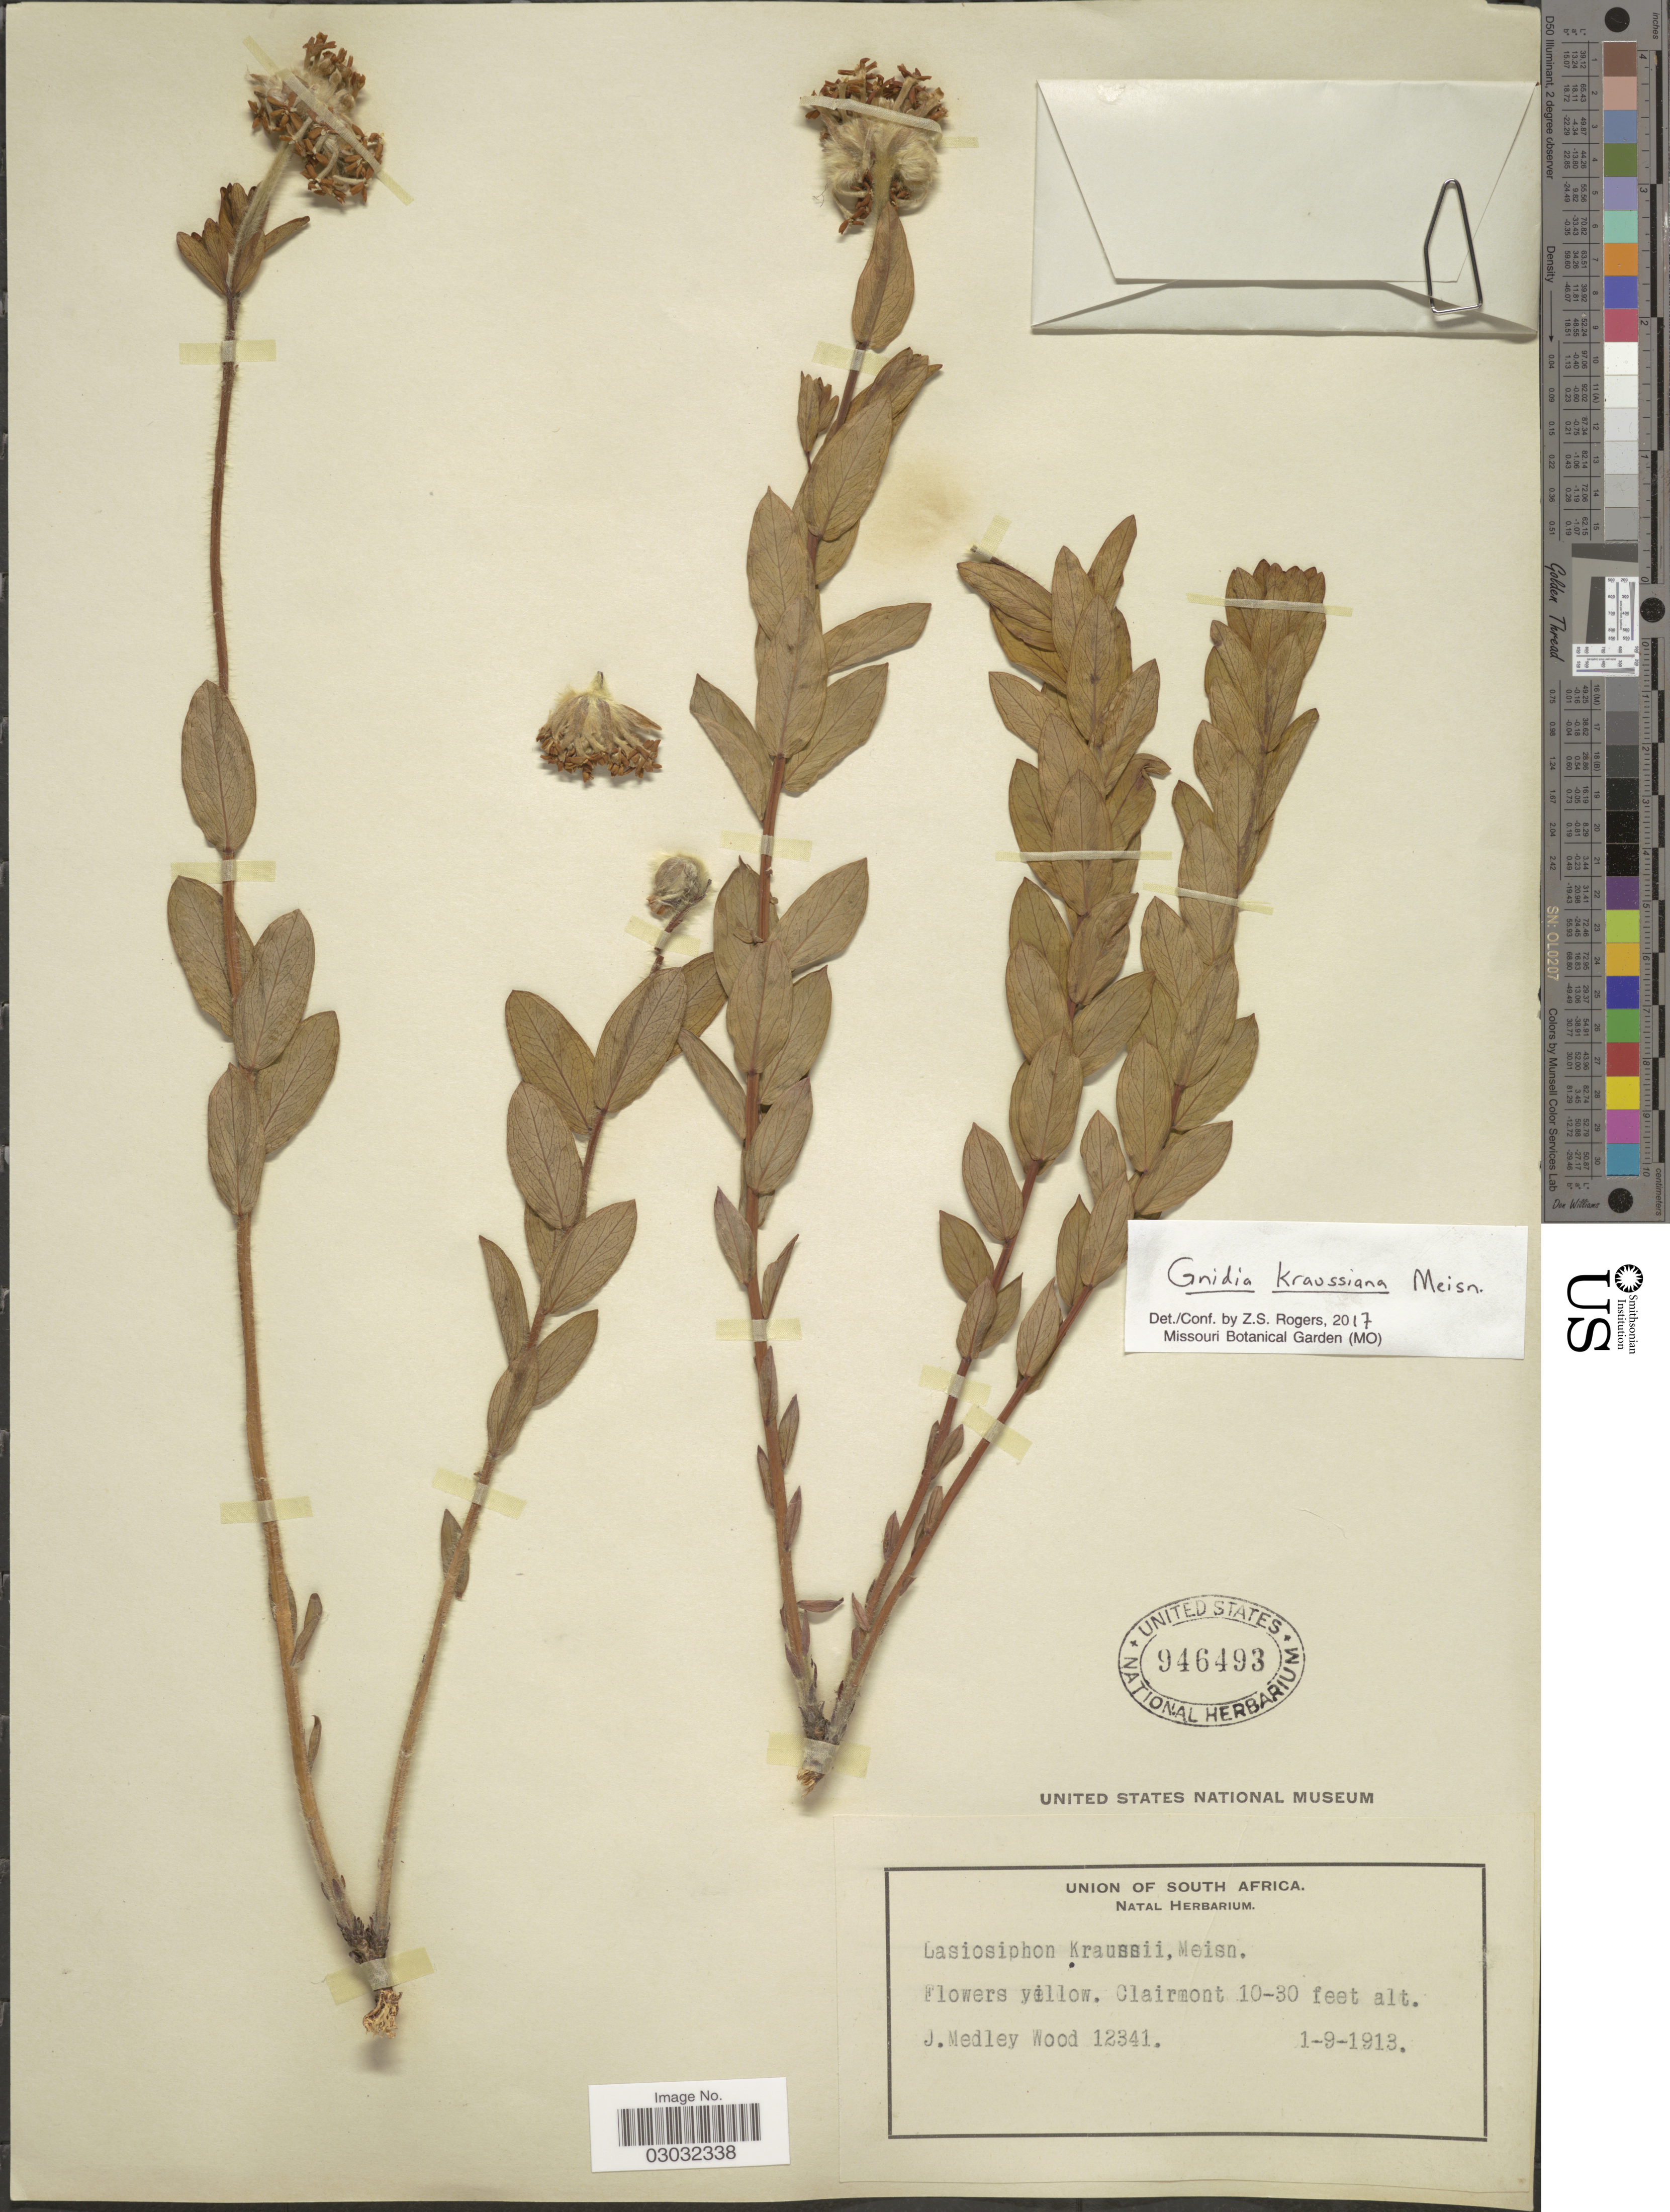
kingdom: Plantae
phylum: Tracheophyta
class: Magnoliopsida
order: Malvales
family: Thymelaeaceae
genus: Lasiosiphon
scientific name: Lasiosiphon kraussianus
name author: (Meisn.) Meisn.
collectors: J. Medley Wood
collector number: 12341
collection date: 1913-09-01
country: South Africa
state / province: KwaZulu-Natal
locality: Clairmont.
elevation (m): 3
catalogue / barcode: US 946493